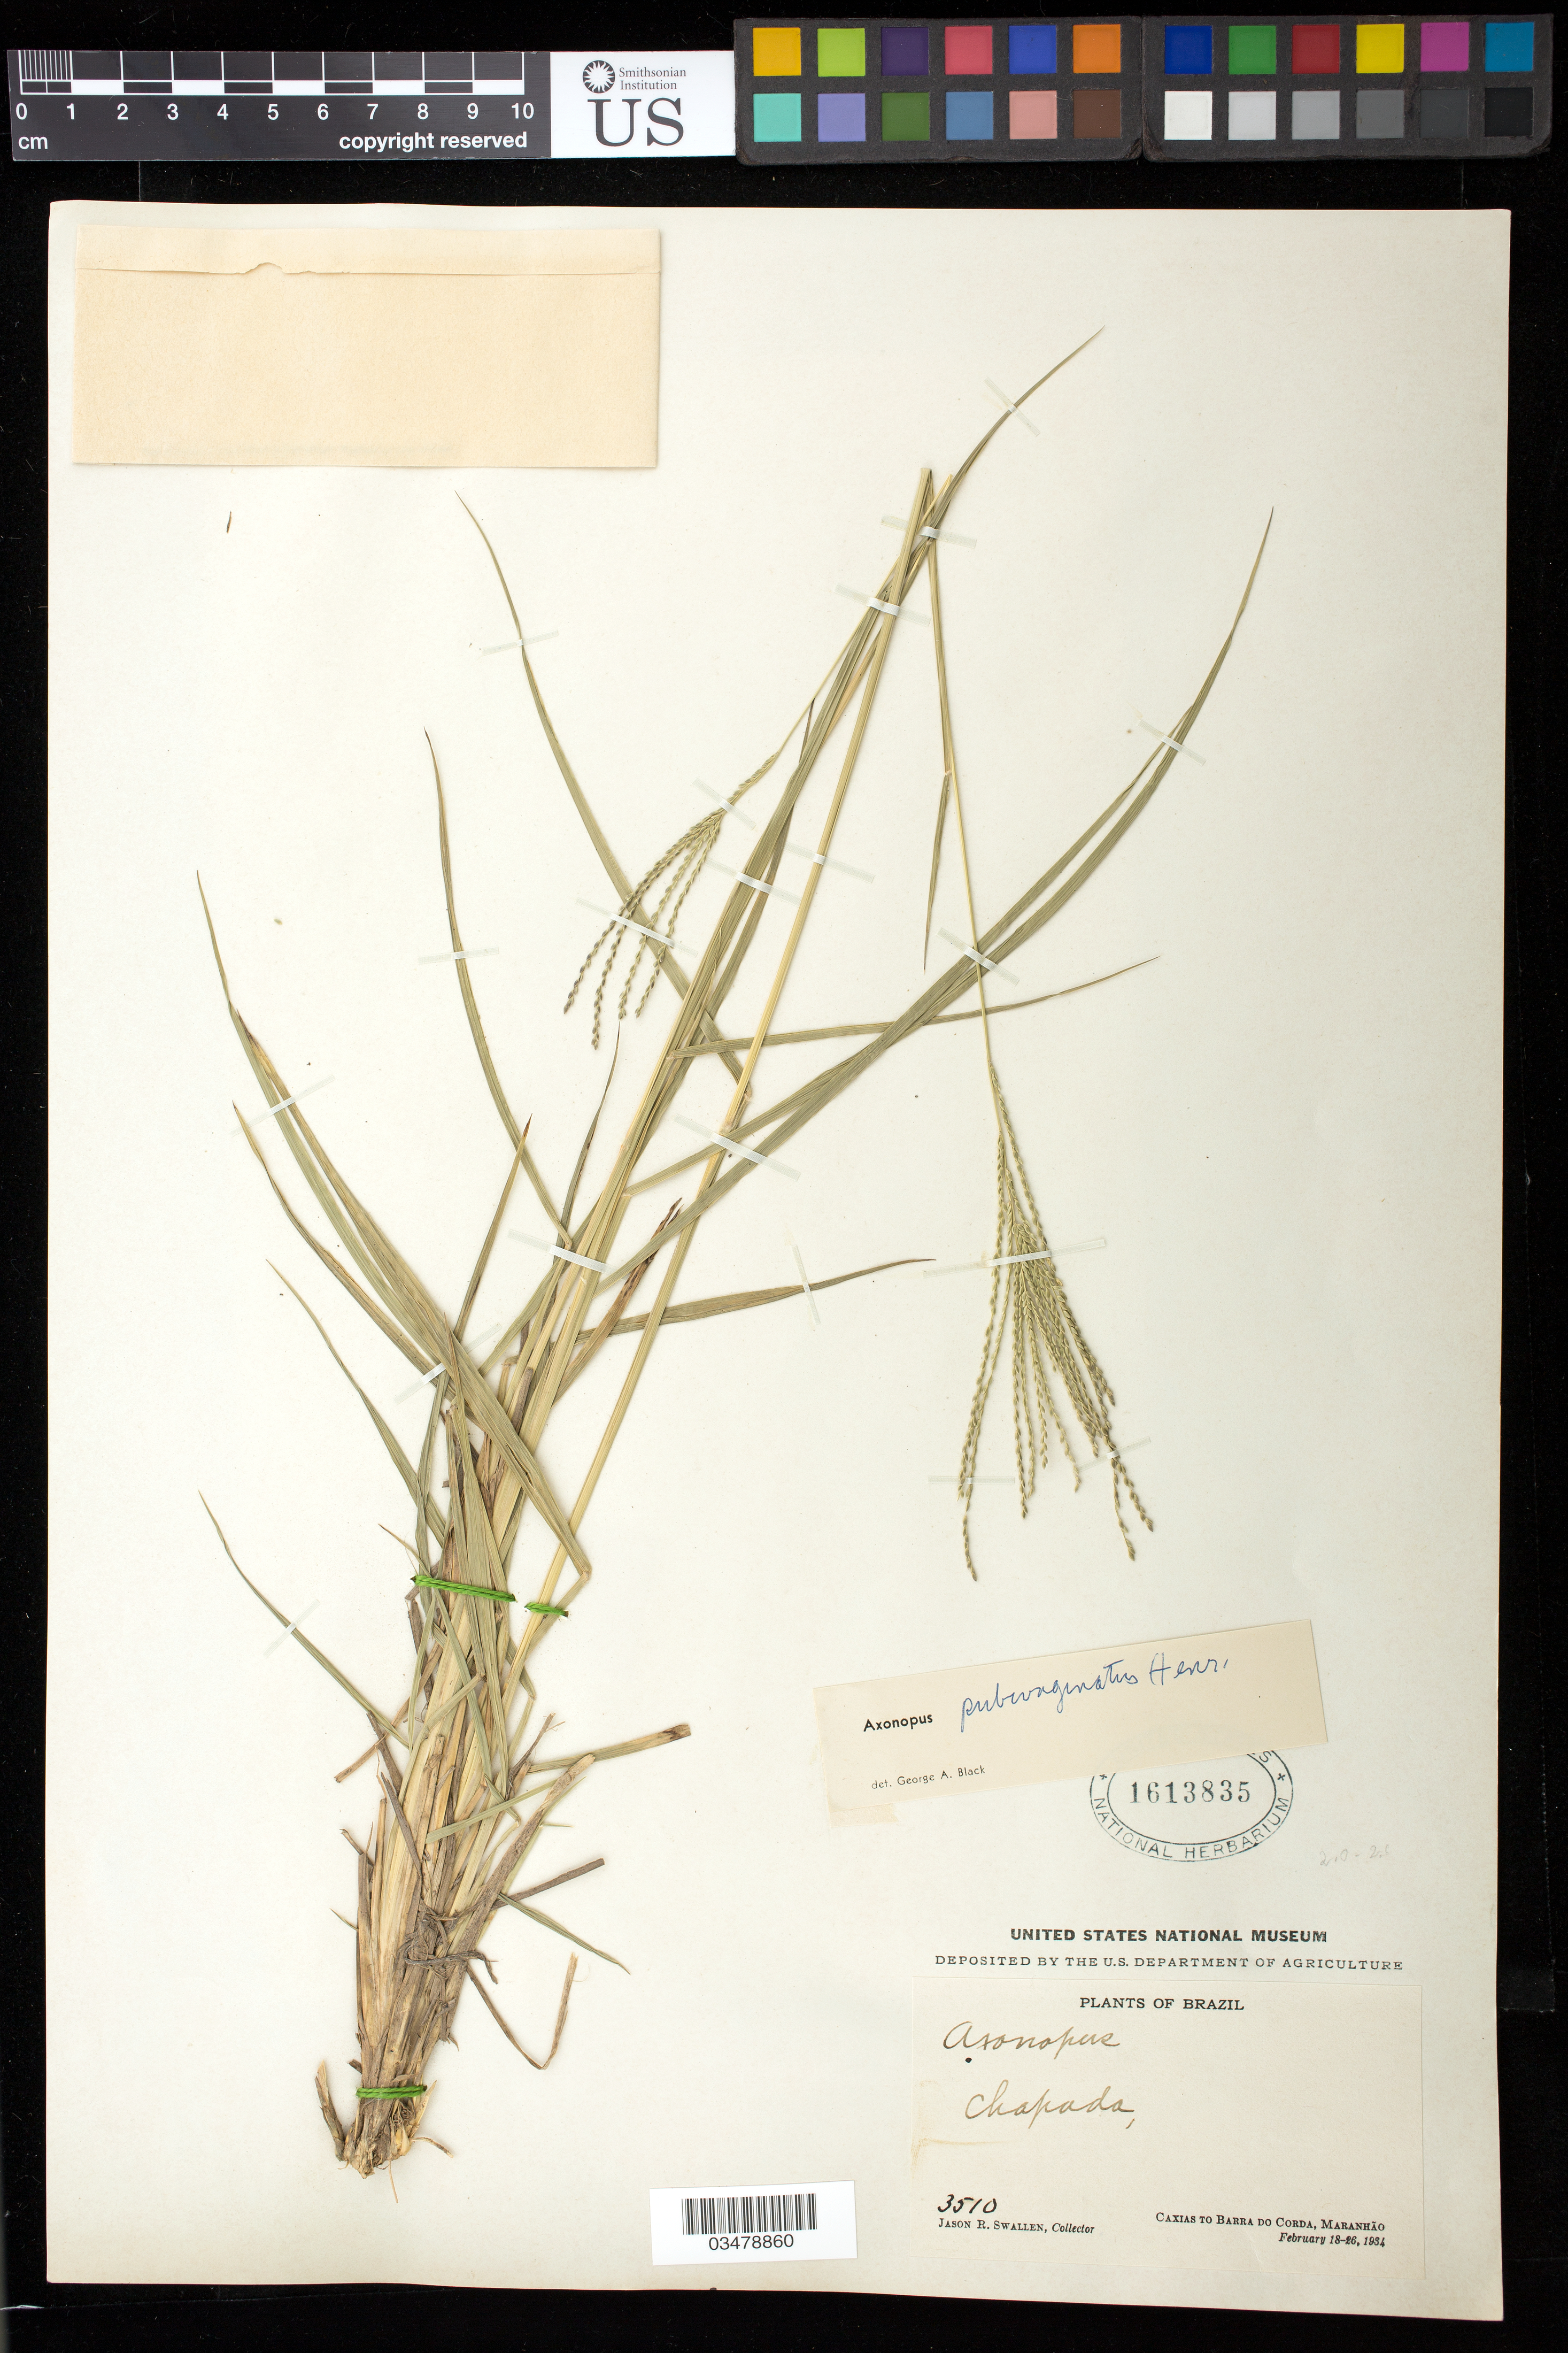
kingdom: Plantae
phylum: Tracheophyta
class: Liliopsida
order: Poales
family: Poaceae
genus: Axonopus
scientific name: Axonopus pubivaginatus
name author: Henr.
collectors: J. R. Swallen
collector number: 3510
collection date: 1934-02-18/1934-02-26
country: Brazil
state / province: Maranhão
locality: Wet places, Caxias to Barra do Corda.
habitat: Chapada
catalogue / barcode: US 1613835